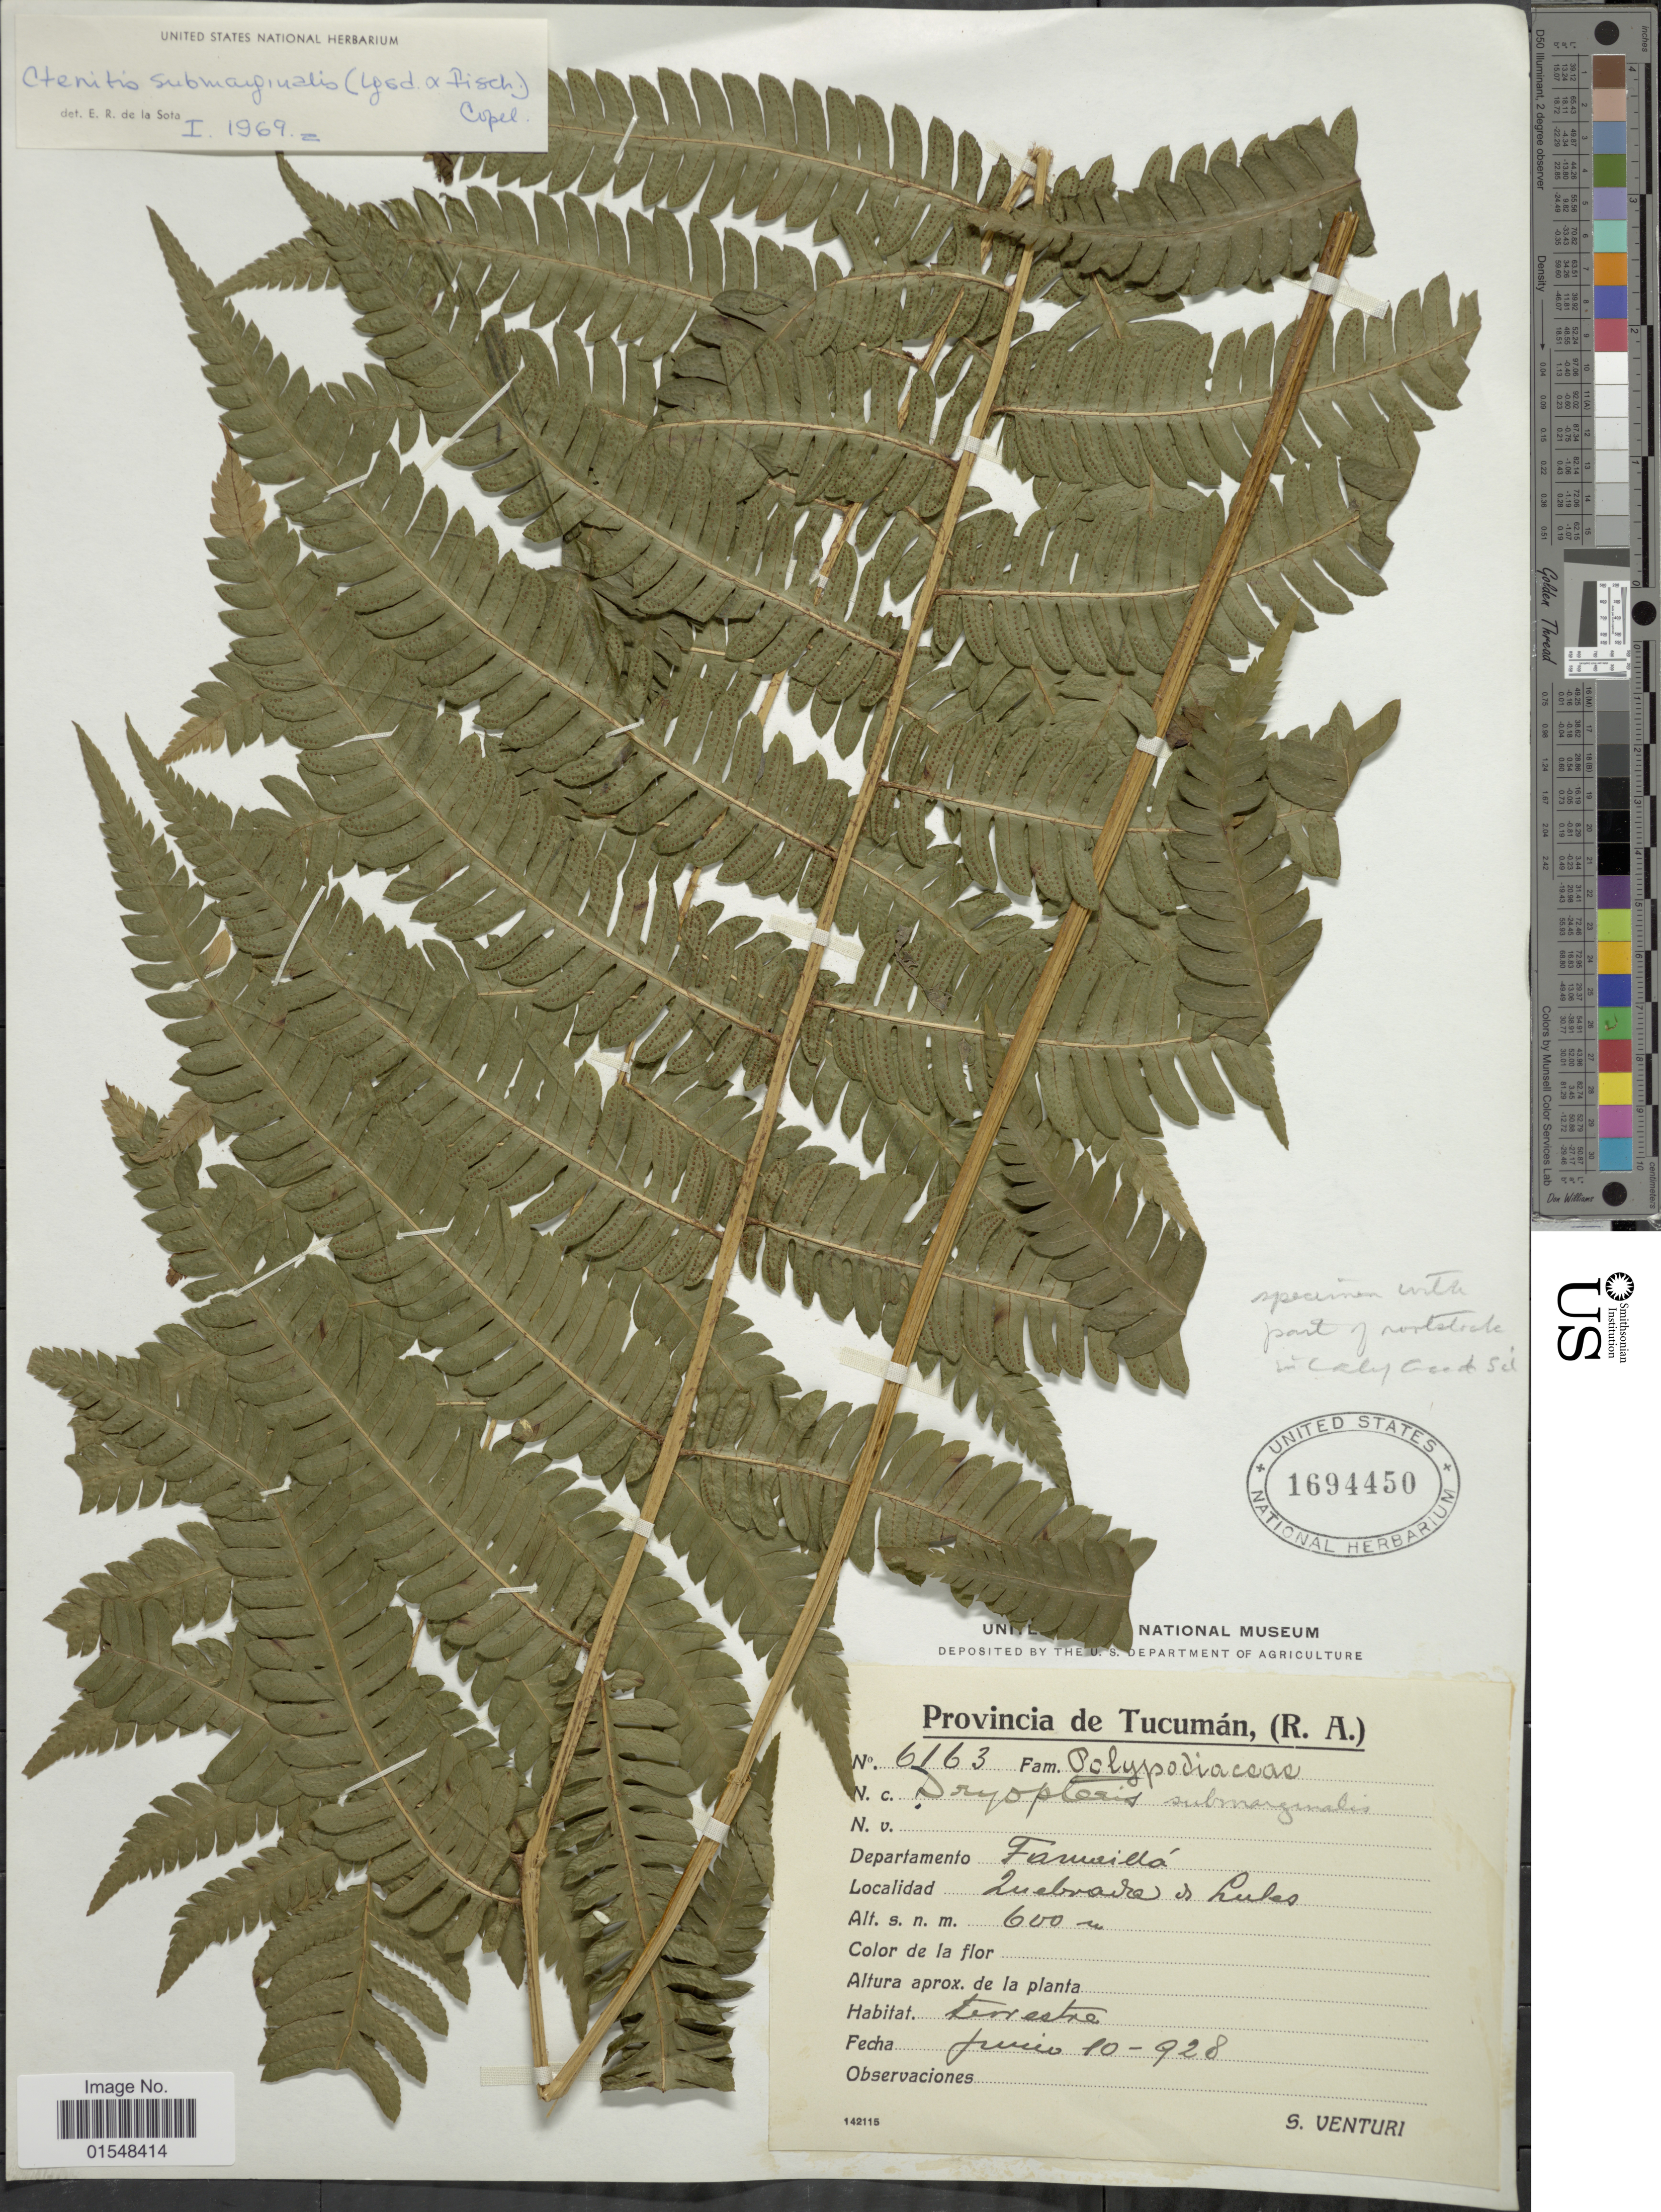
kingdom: Plantae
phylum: Tracheophyta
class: Polypodiopsida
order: Polypodiales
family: Dryopteridaceae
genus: Ctenitis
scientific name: Ctenitis submarginalis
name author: (Langsd. & Fisch.) Ching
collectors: S. Venturi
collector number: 6163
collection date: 1928-06-10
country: Argentina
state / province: Tucuman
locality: Tucumán (R. A. ), Famaillá, Quebrada en Lules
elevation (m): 600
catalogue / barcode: US 1694450